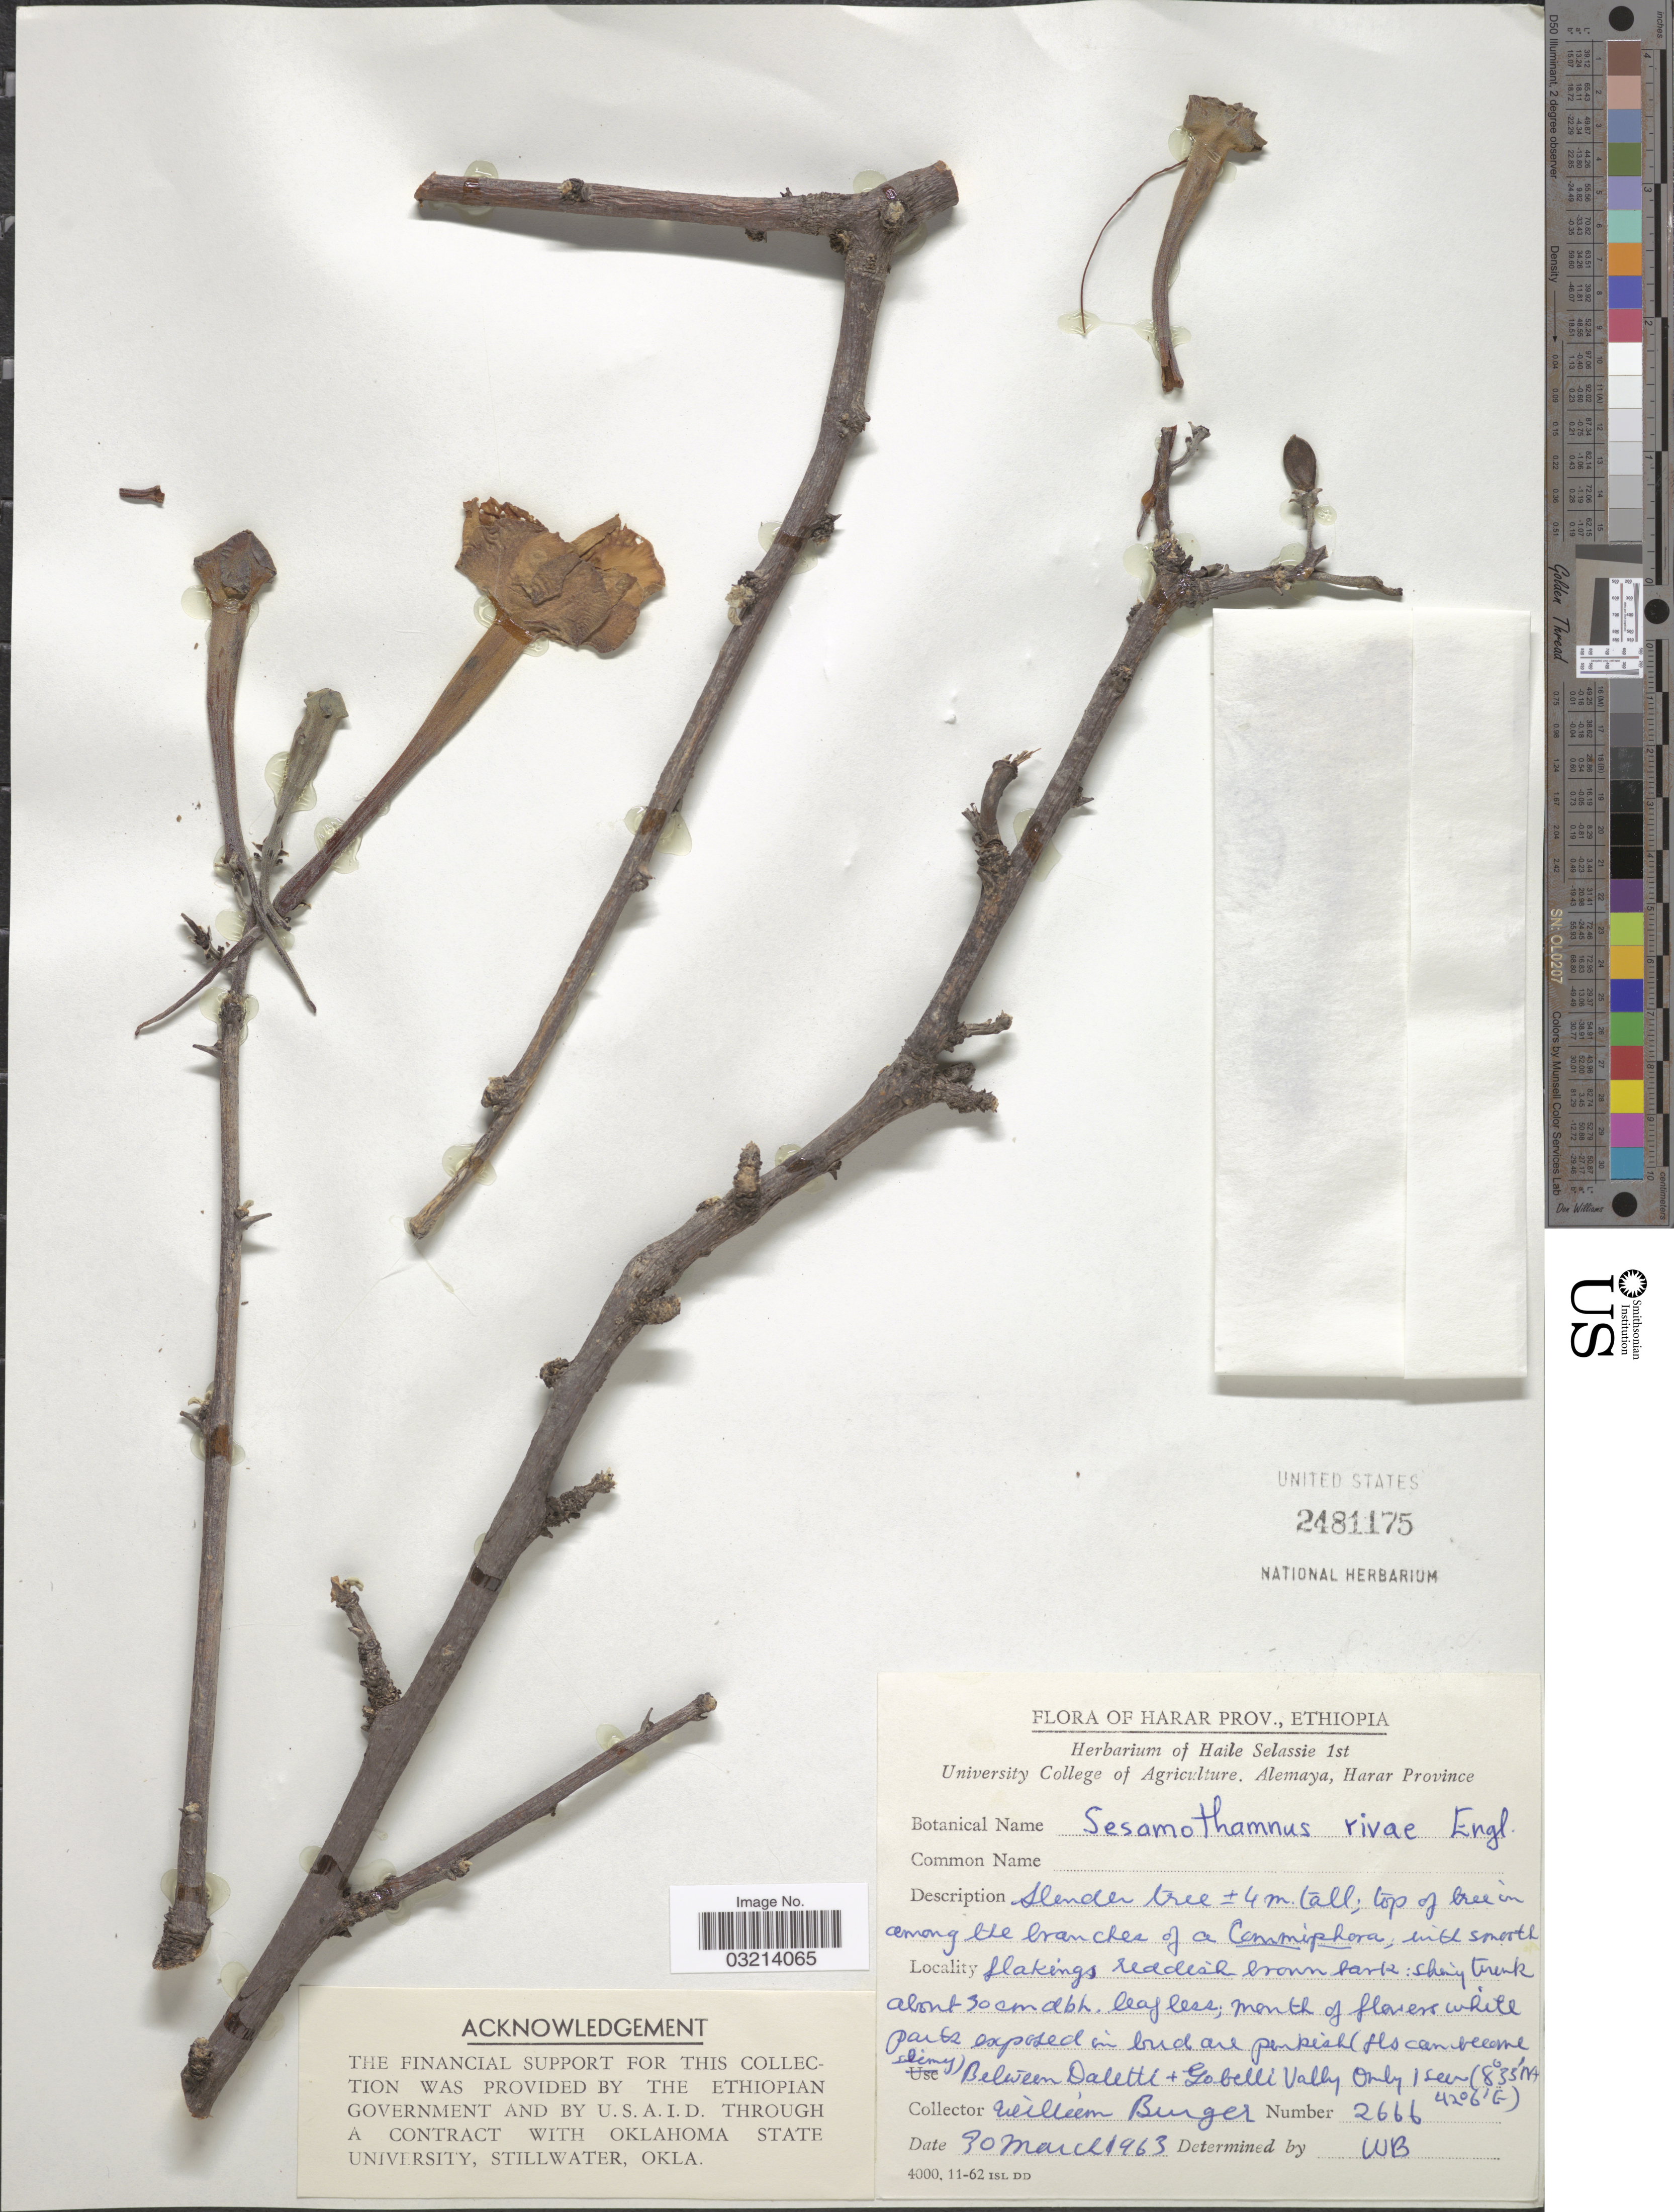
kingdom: Plantae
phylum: Tracheophyta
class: Magnoliopsida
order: Lamiales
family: Pedaliaceae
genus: Sesamothamnus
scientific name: Sesamothamnus rivae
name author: Engl.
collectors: W. Burger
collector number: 2666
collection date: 1963-03-30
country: Ethiopia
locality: Harar Prov. Between Daletti + Gobelli Valley.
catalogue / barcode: US 2481175